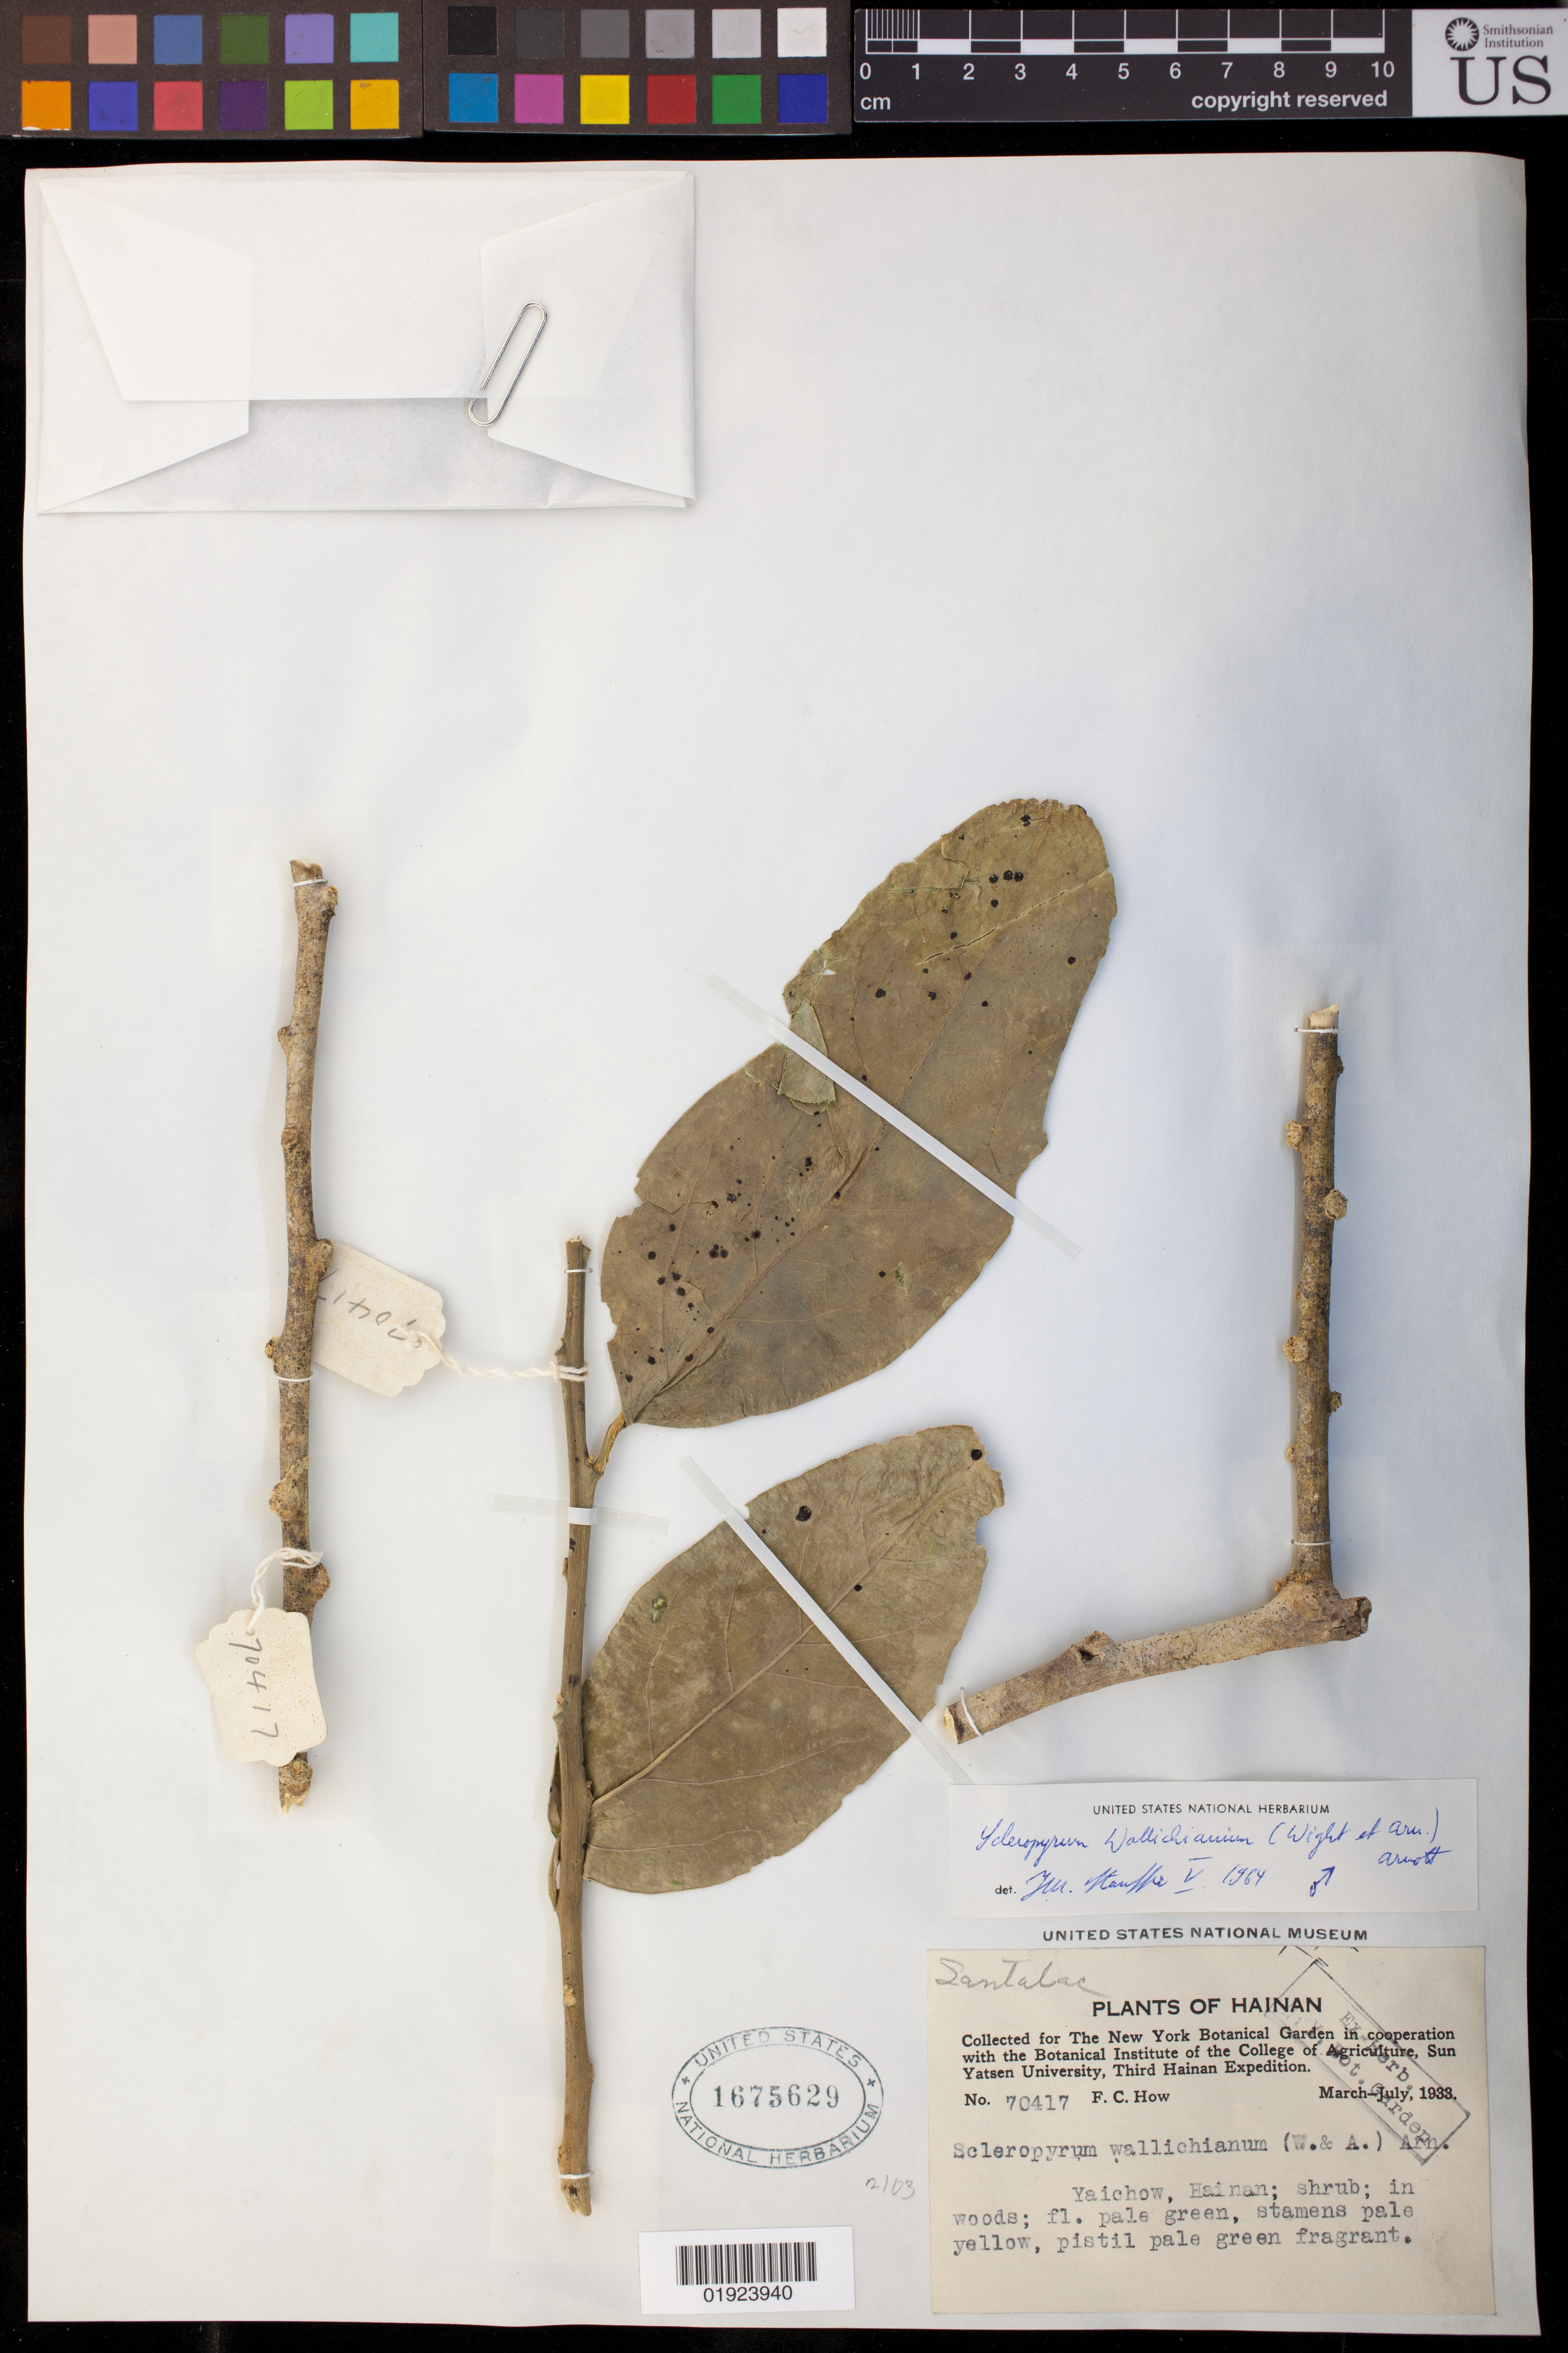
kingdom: Plantae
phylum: Tracheophyta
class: Magnoliopsida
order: Santalales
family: Cervantesiaceae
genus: Scleropyrum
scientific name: Scleropyrum wallichianum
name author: (Wight & Arn.) Arn.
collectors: F. C. How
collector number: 70417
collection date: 1933-03/1933-07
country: China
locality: Yaichow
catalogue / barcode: US 1675629